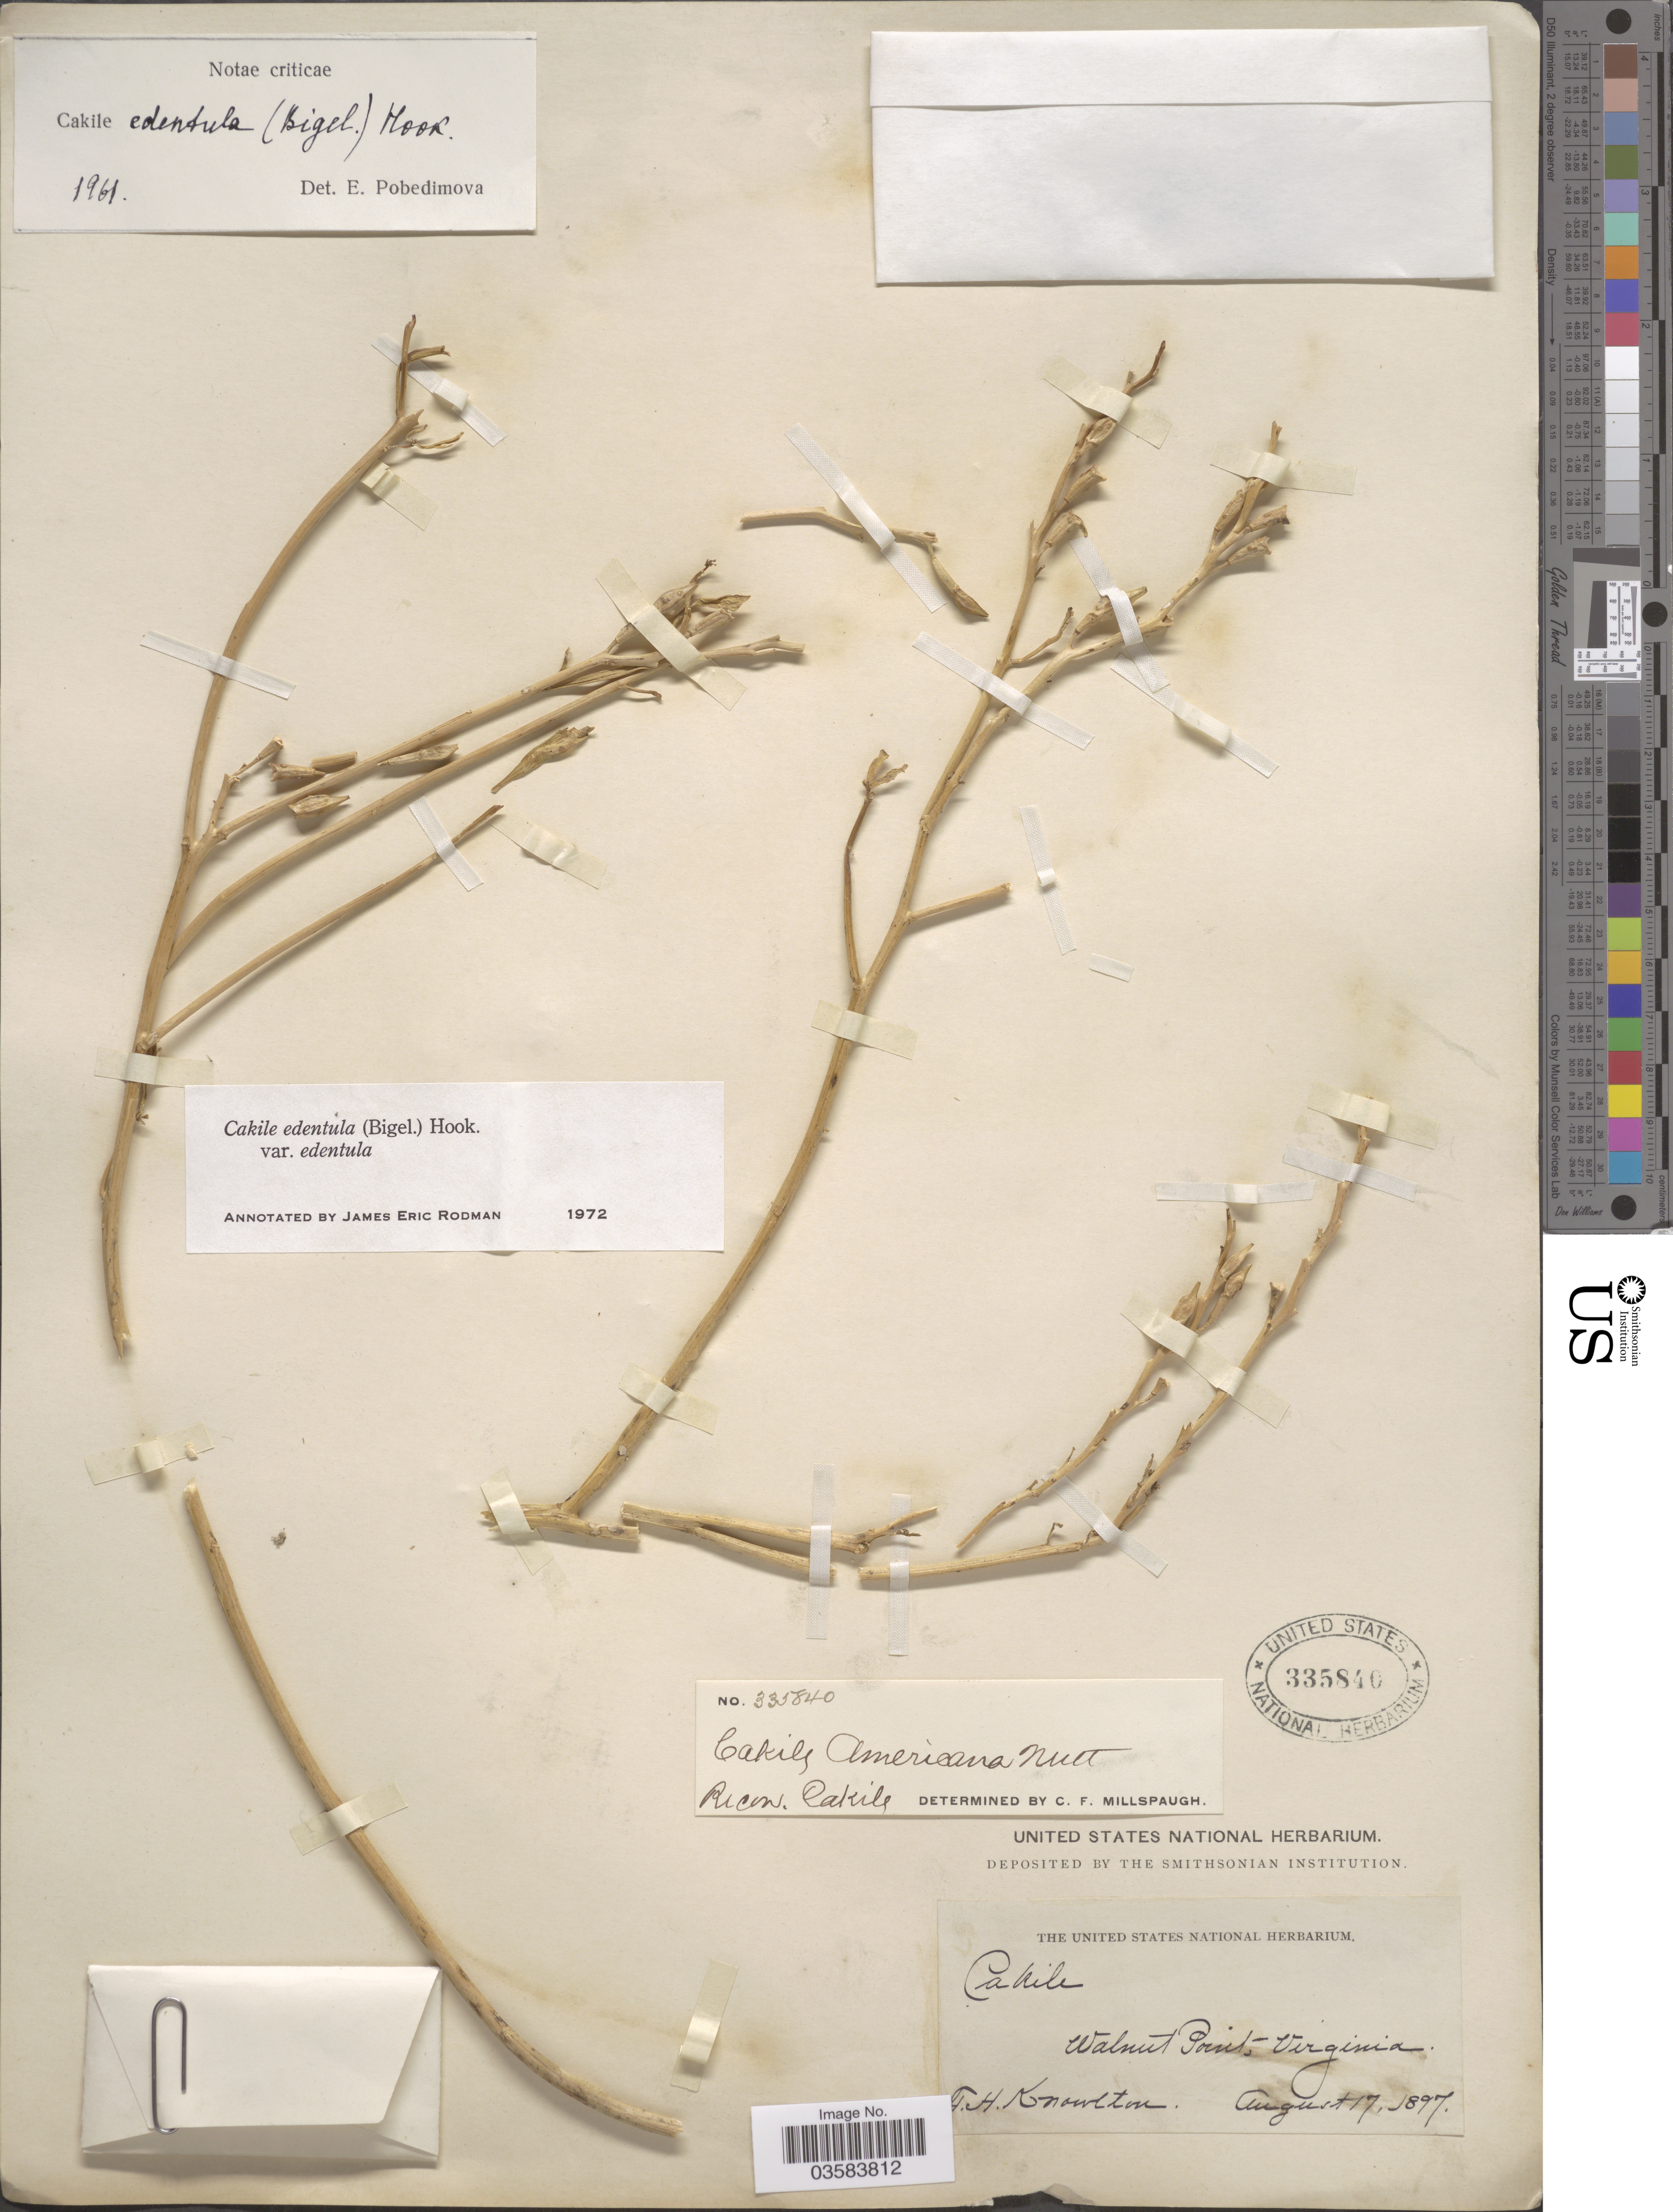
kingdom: Plantae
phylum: Tracheophyta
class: Magnoliopsida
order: Brassicales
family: Brassicaceae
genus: Cakile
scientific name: Cakile edentula var. edentula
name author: (Bigelow) Hook.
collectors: F. H. Knowlton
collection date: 1897-08-17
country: United States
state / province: Virginia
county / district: Northumberland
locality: Walnut Point,- Virginia.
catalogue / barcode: US 335840